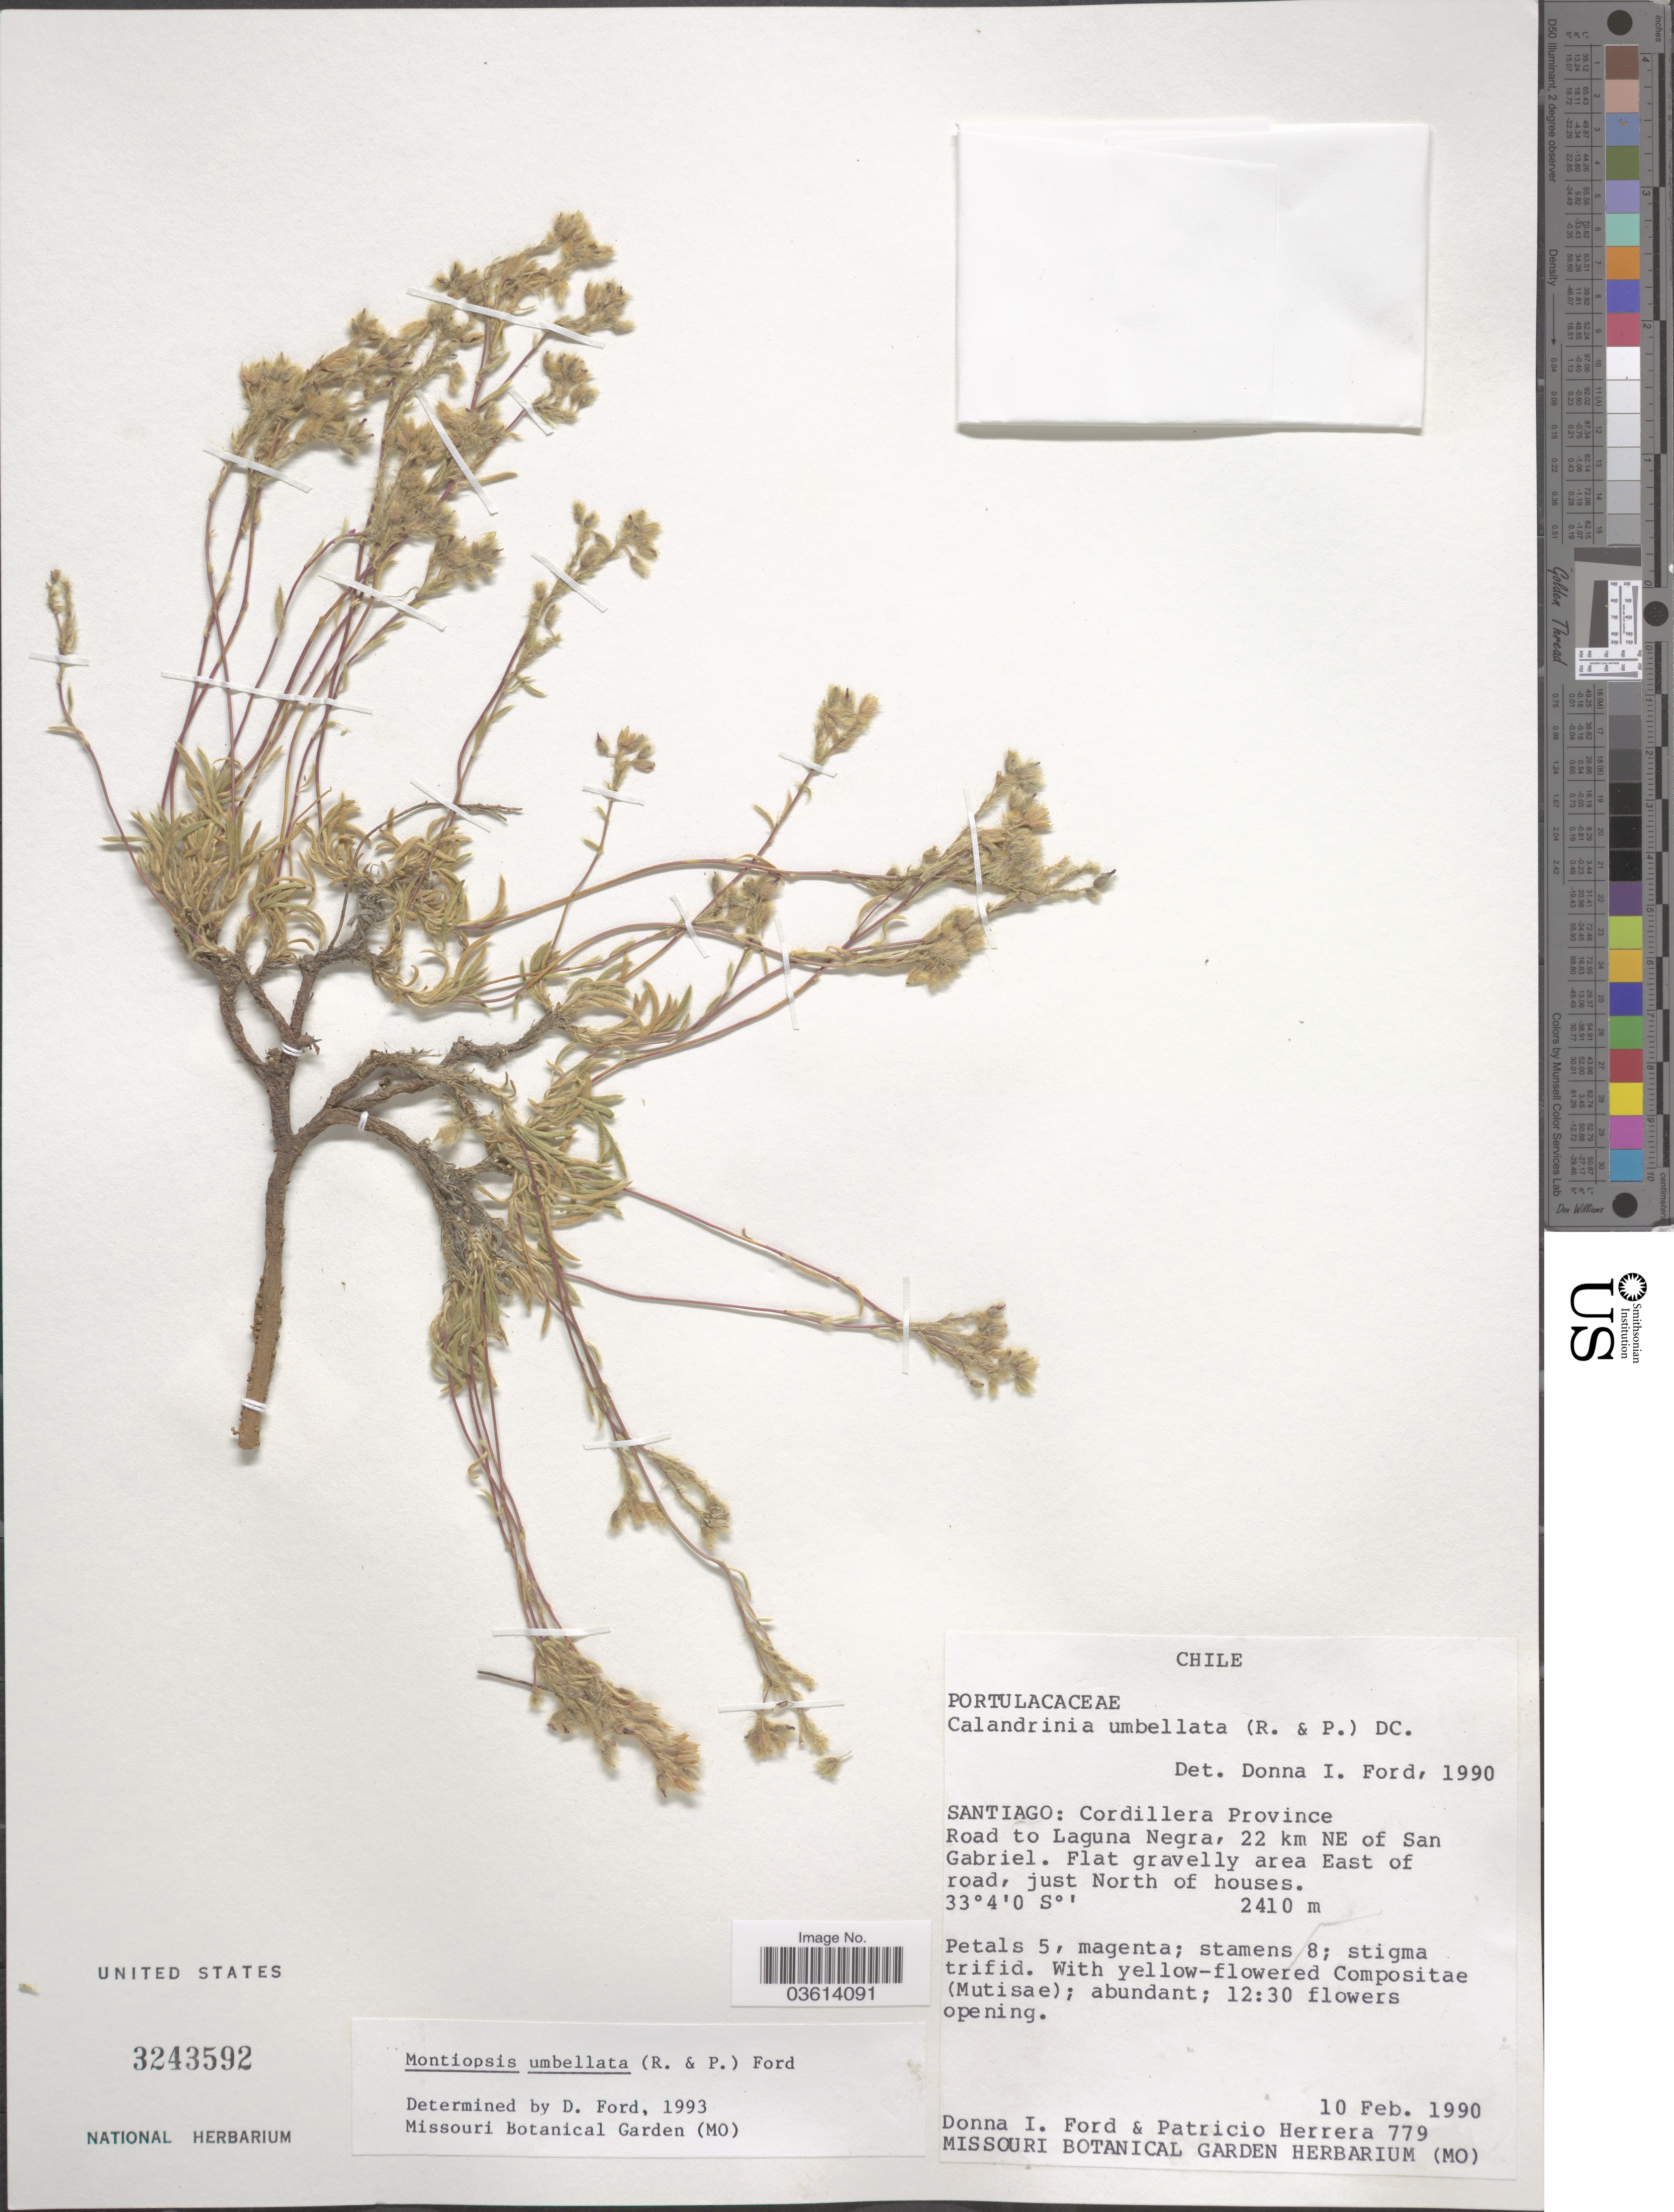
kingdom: Plantae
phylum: Tracheophyta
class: Magnoliopsida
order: Caryophyllales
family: Montiaceae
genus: Montiopsis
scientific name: Montiopsis umbellata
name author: (Ruiz & Pav.) D.I. Ford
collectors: Ford, D.I. & Herrera, P.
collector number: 779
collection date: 1990-02-10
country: Chile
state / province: Región Metropolitana (RM)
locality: Santiago: Cordillera Province. Road to Laguna Negra, 22 km NE of San Gabriel. Flat gravelly area East of road, just North of houses.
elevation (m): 2410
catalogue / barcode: US 3243592